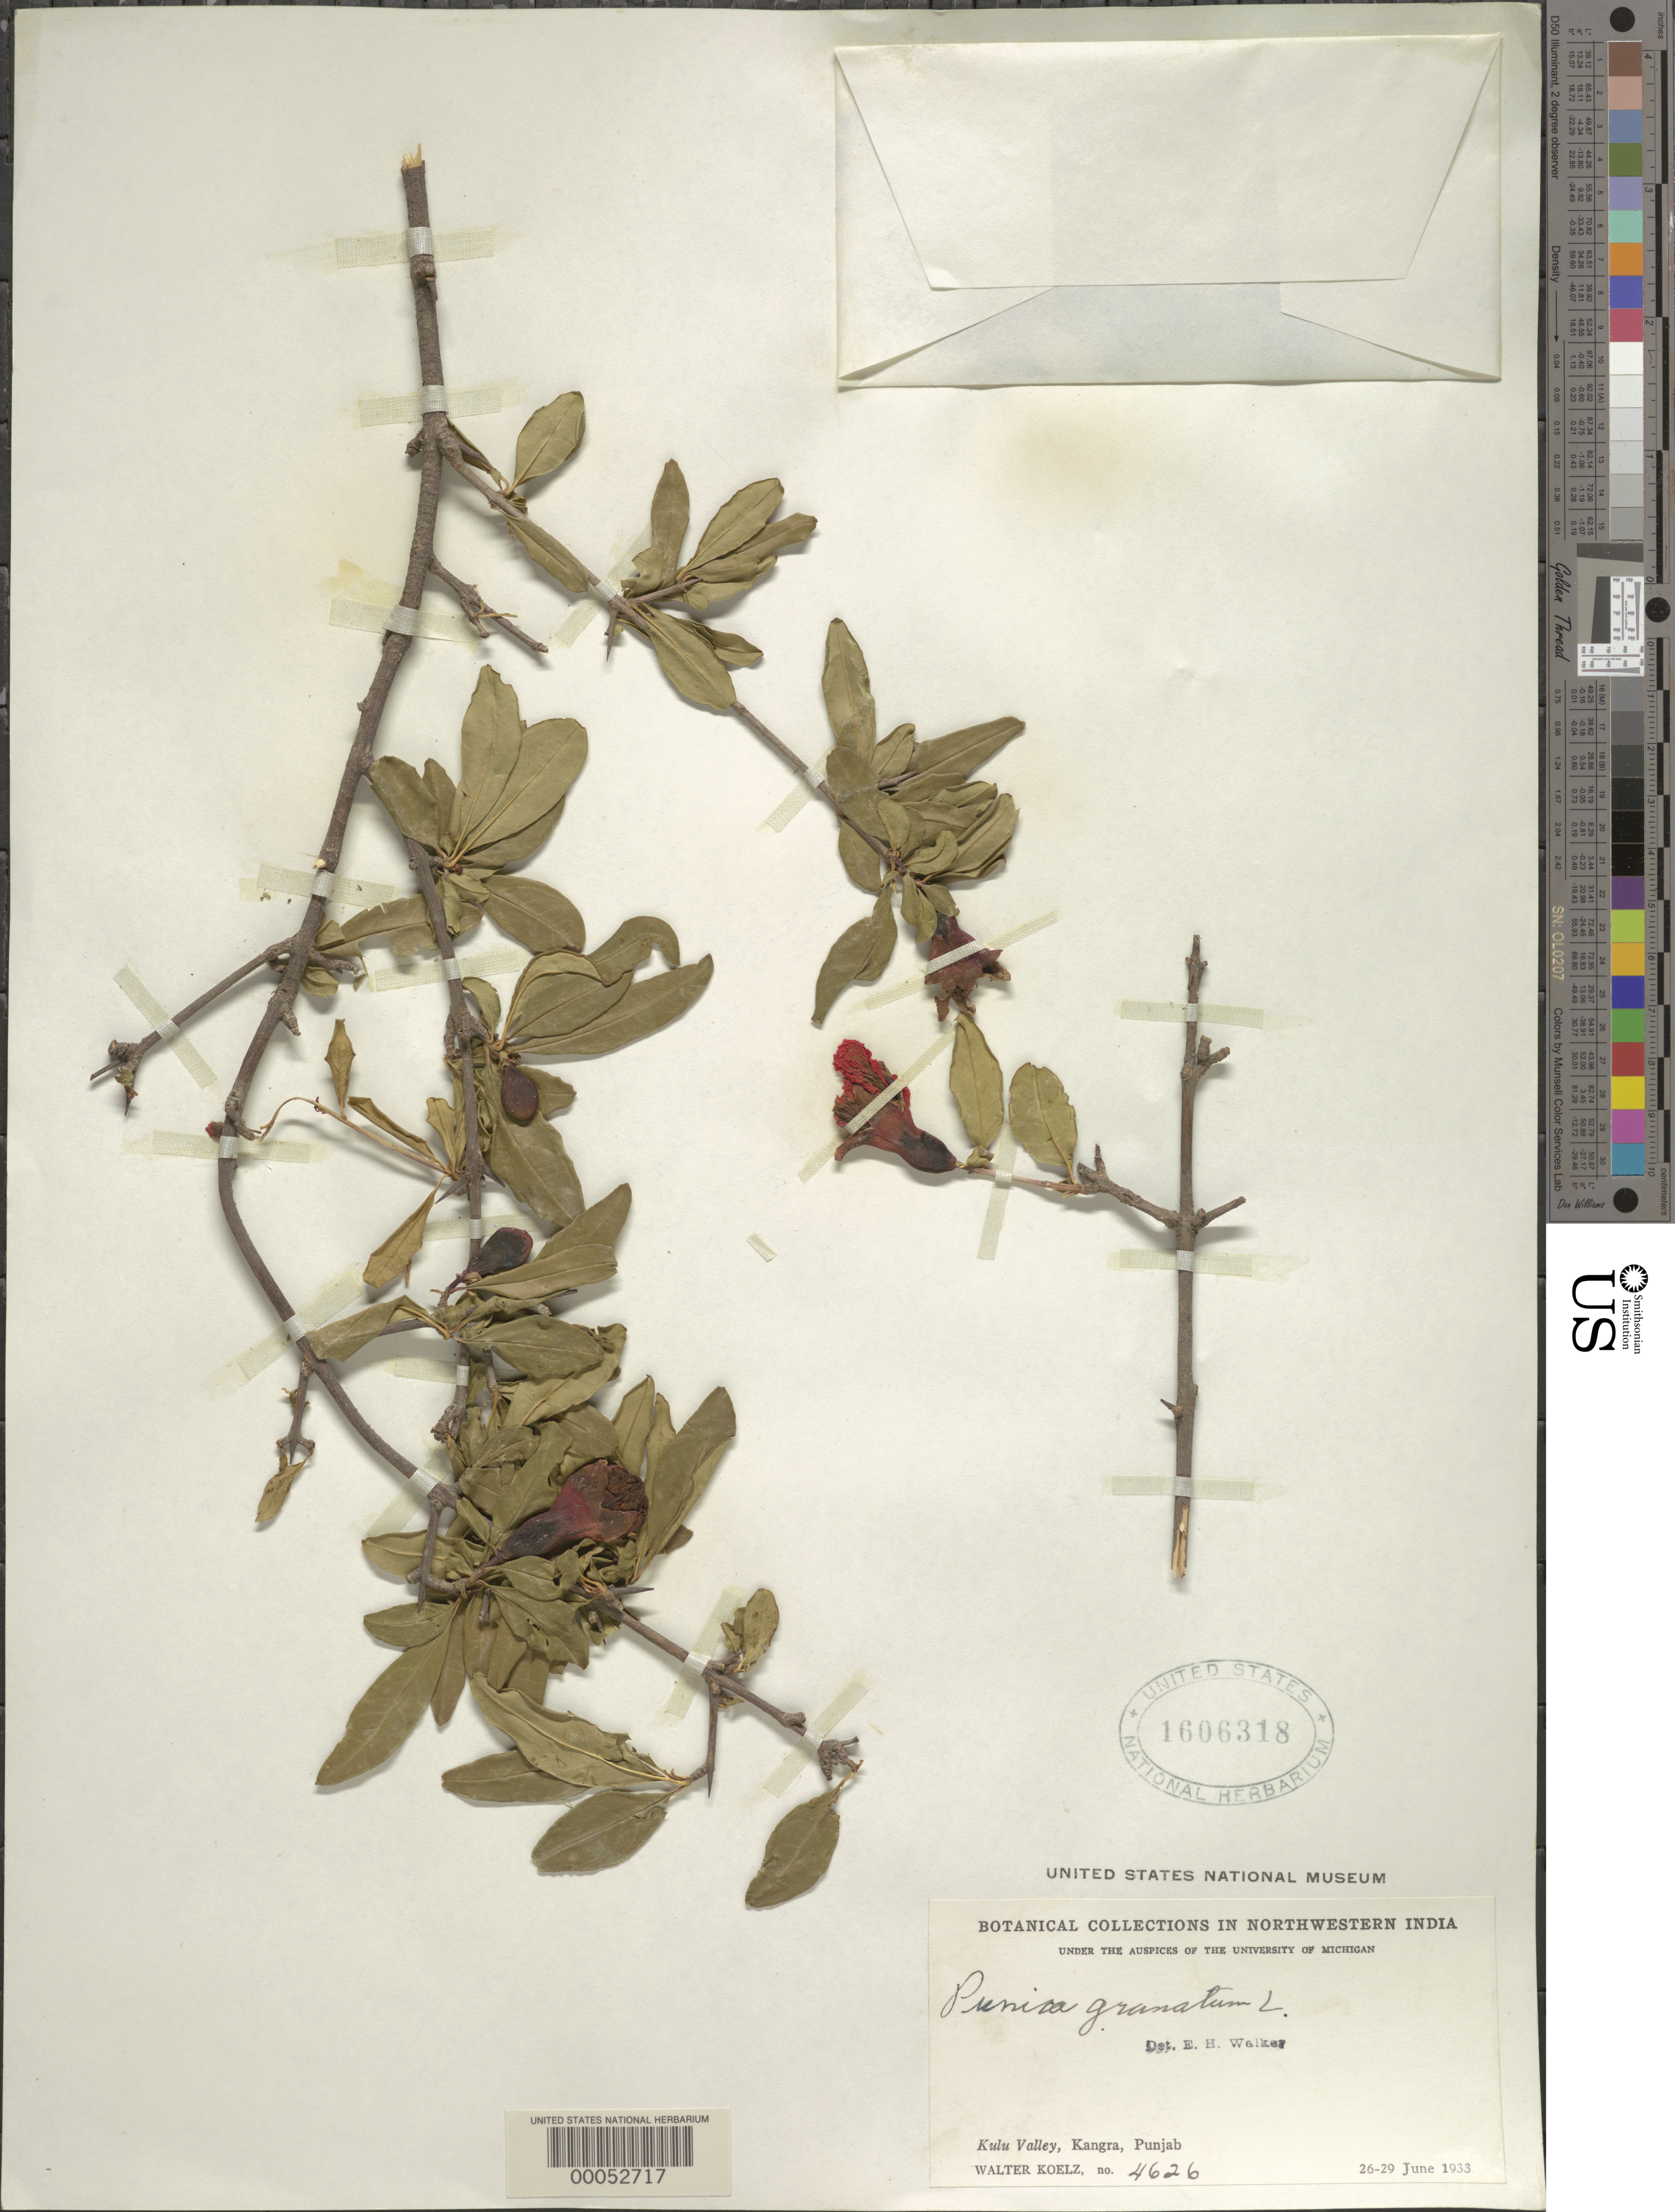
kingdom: Plantae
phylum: Tracheophyta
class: Magnoliopsida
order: Myrtales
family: Lythraceae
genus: Punica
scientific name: Punica granatum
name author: L.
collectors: W. N. Koelz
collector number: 4626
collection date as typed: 29 Jun 1933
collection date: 1933-06-29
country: India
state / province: Punjab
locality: Kulu, kulu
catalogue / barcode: US 1606318